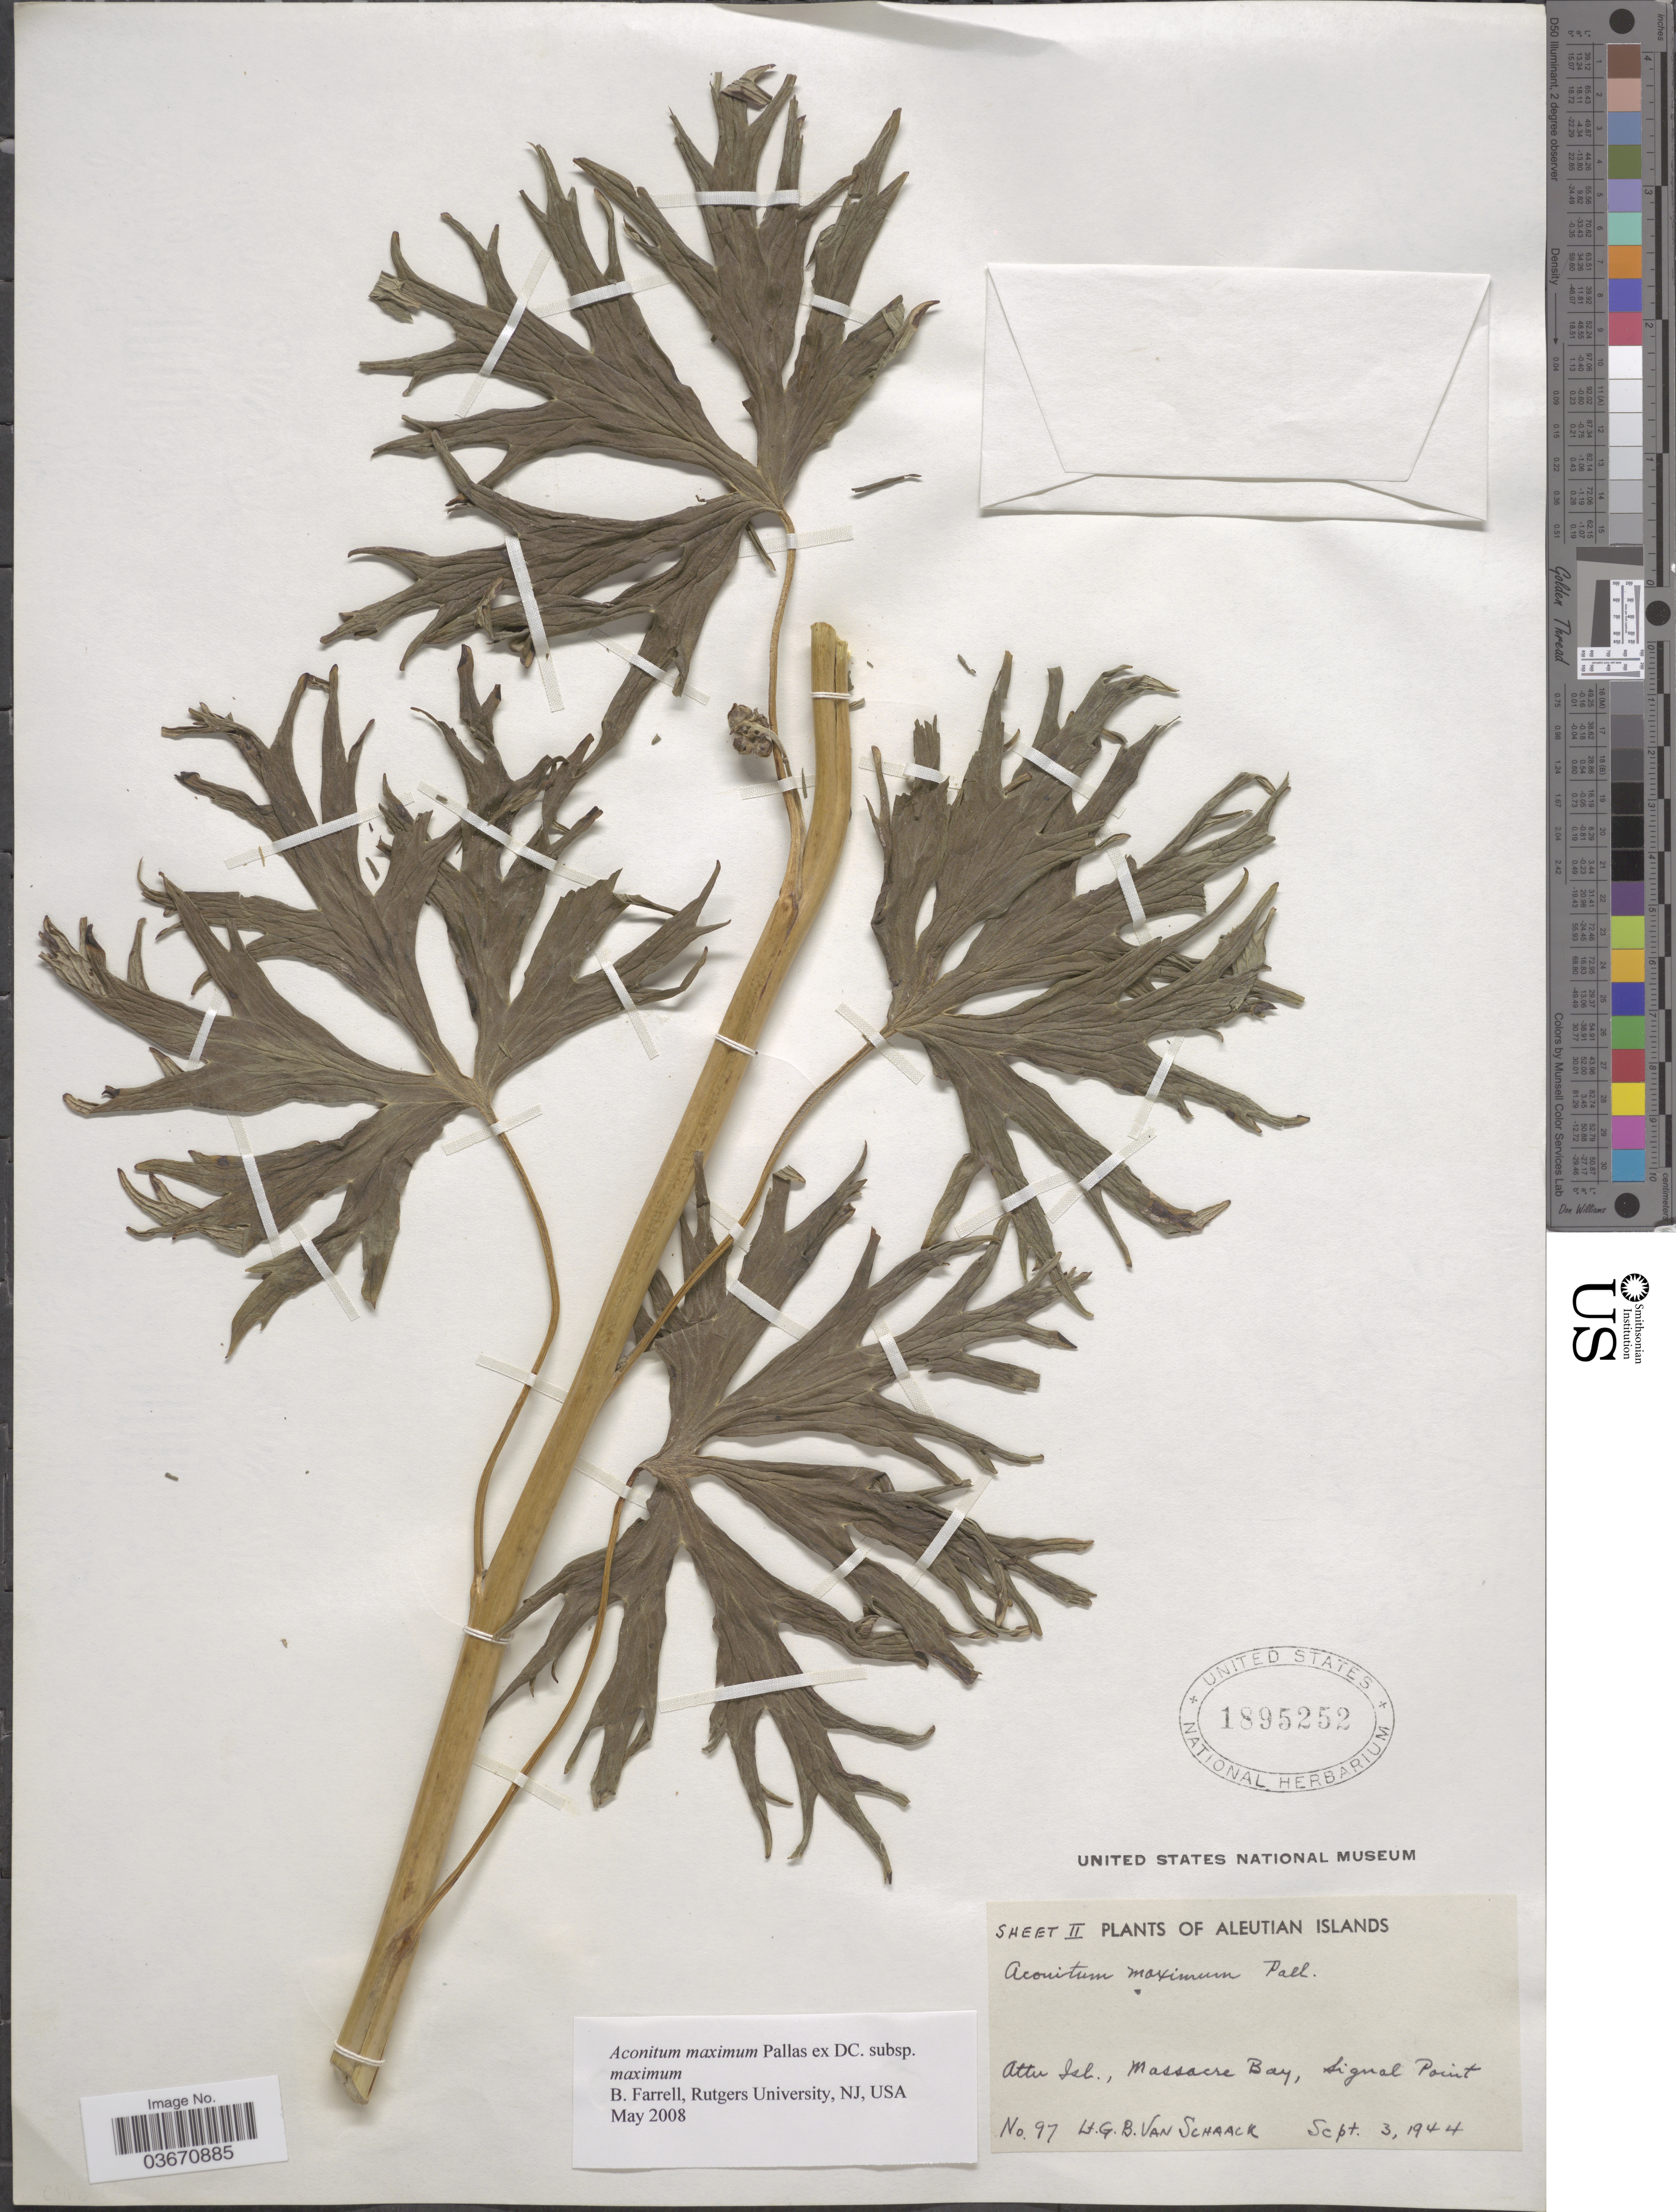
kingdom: Plantae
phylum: Tracheophyta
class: Magnoliopsida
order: Ranunculales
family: Ranunculaceae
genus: Aconitum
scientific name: Aconitum maximum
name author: Pall. ex DC.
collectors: G. Van Schaack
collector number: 97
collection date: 1944-09-03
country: United States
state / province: Alaska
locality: Aleutian Islands. Attu Isl., Massacre Bay, Signal Point.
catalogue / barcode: US 1895252